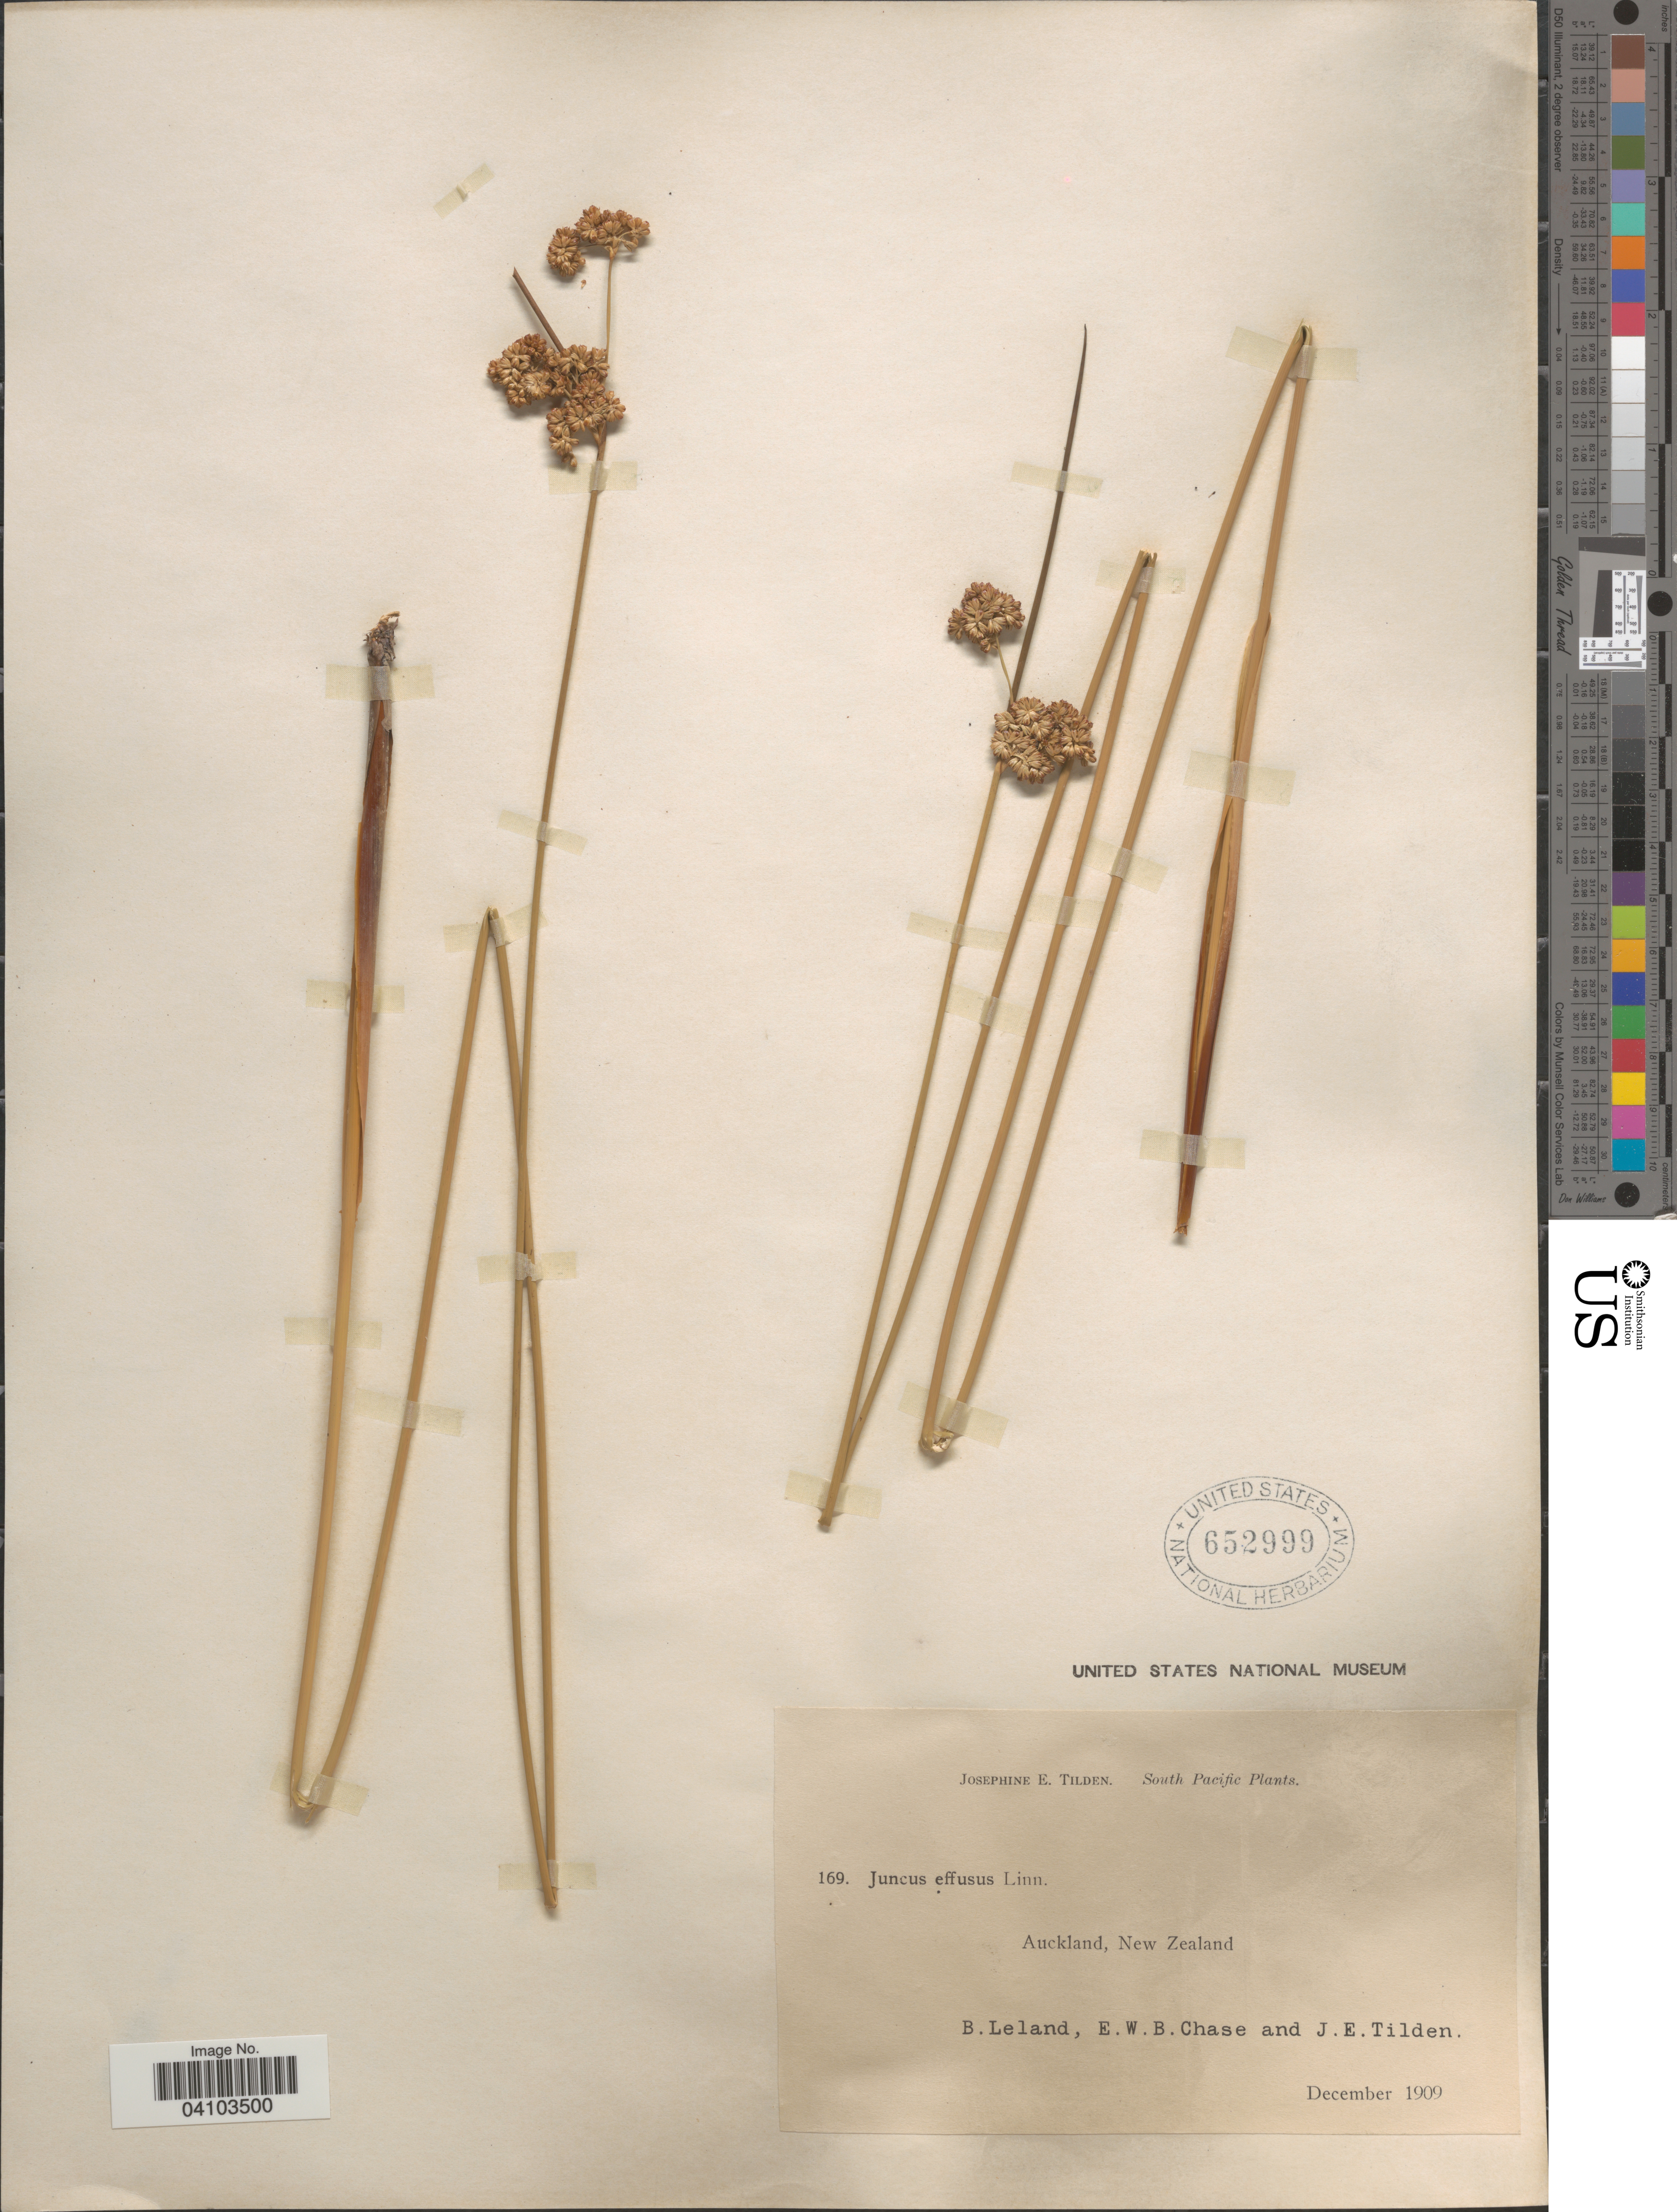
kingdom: Plantae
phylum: Tracheophyta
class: Liliopsida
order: Poales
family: Juncaceae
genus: Juncus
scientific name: Juncus vaginatus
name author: R. Br.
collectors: B. Leland, E. W. Chase & J. E. Tilden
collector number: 169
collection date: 1909-12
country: New Zealand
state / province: Auckland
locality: South Pacific. [unsure placement]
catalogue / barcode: US 652999